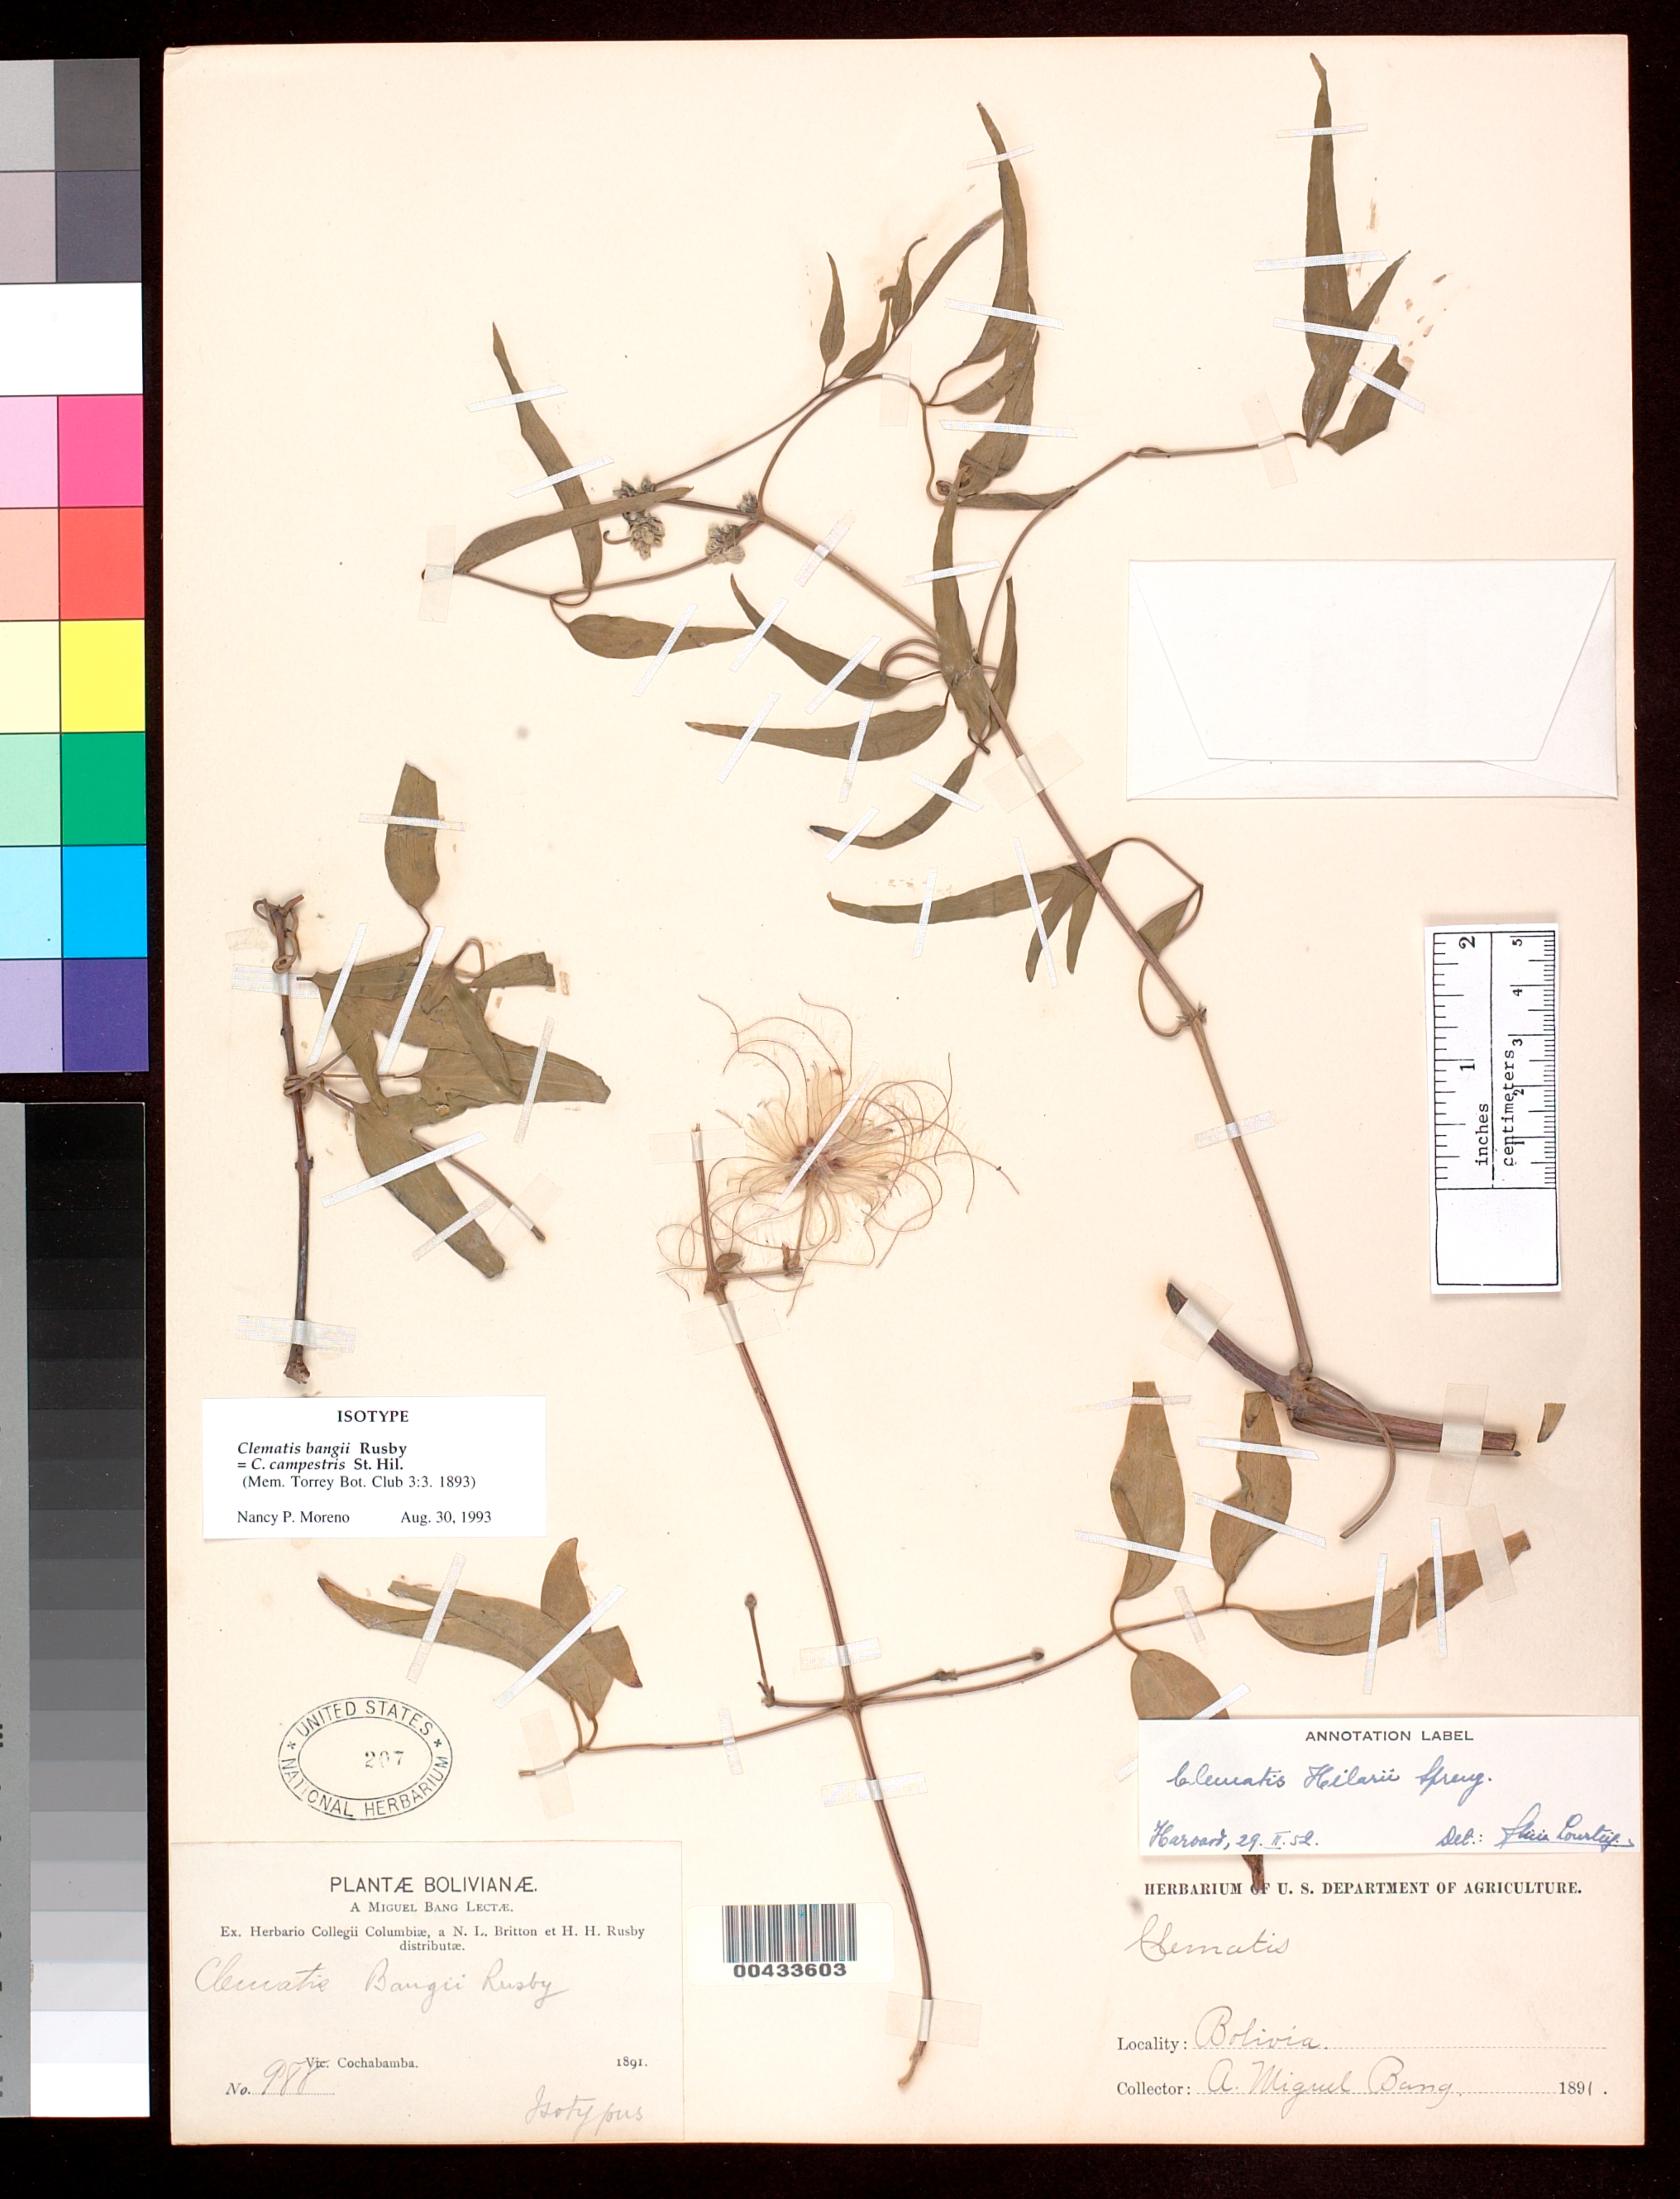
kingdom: Plantae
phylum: Tracheophyta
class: Magnoliopsida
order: Ranunculales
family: Ranunculaceae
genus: Clematis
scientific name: Clematis bangii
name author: Rusby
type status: Isotype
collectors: M. Bang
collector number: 988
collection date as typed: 1891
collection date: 1891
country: Bolivia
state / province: Cochabamba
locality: Vic. Cochabamba.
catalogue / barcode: US 207